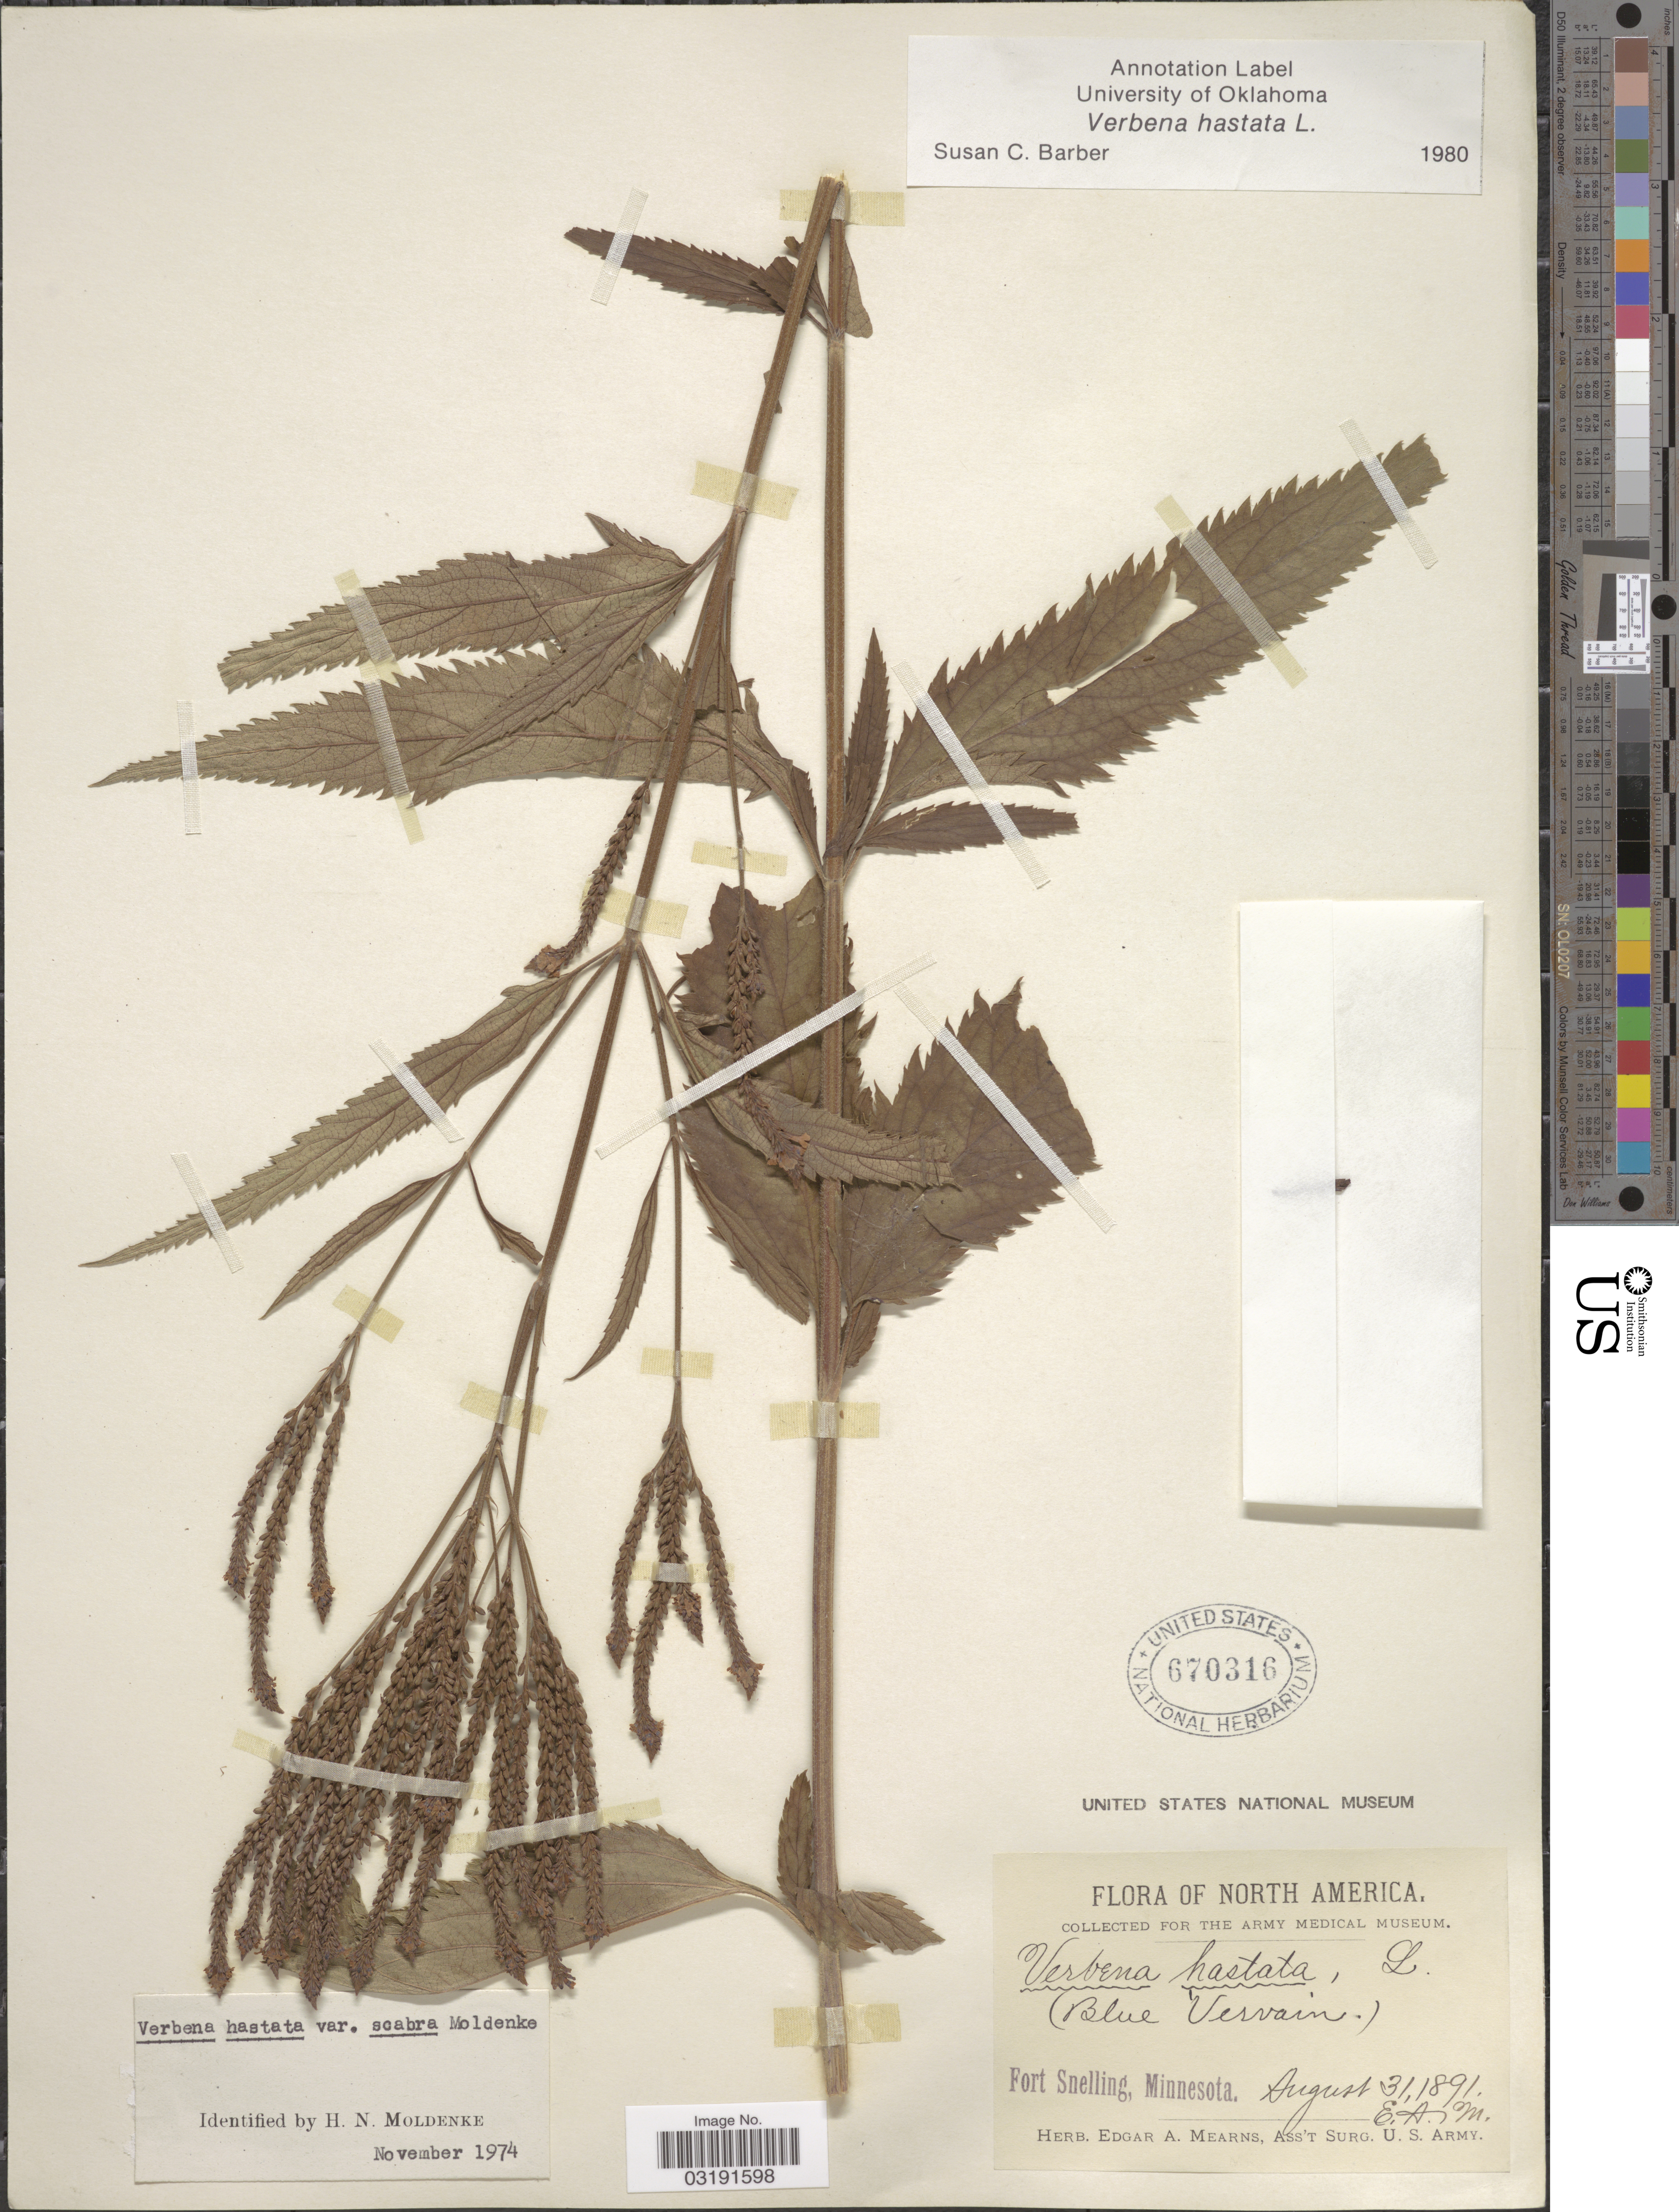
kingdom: Plantae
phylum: Tracheophyta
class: Magnoliopsida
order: Lamiales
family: Verbenaceae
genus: Verbena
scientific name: Verbena hastata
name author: L.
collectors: E. A. Mearns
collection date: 1891-08-31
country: United States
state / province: Minnesota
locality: Fort Snelling.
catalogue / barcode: US 670316